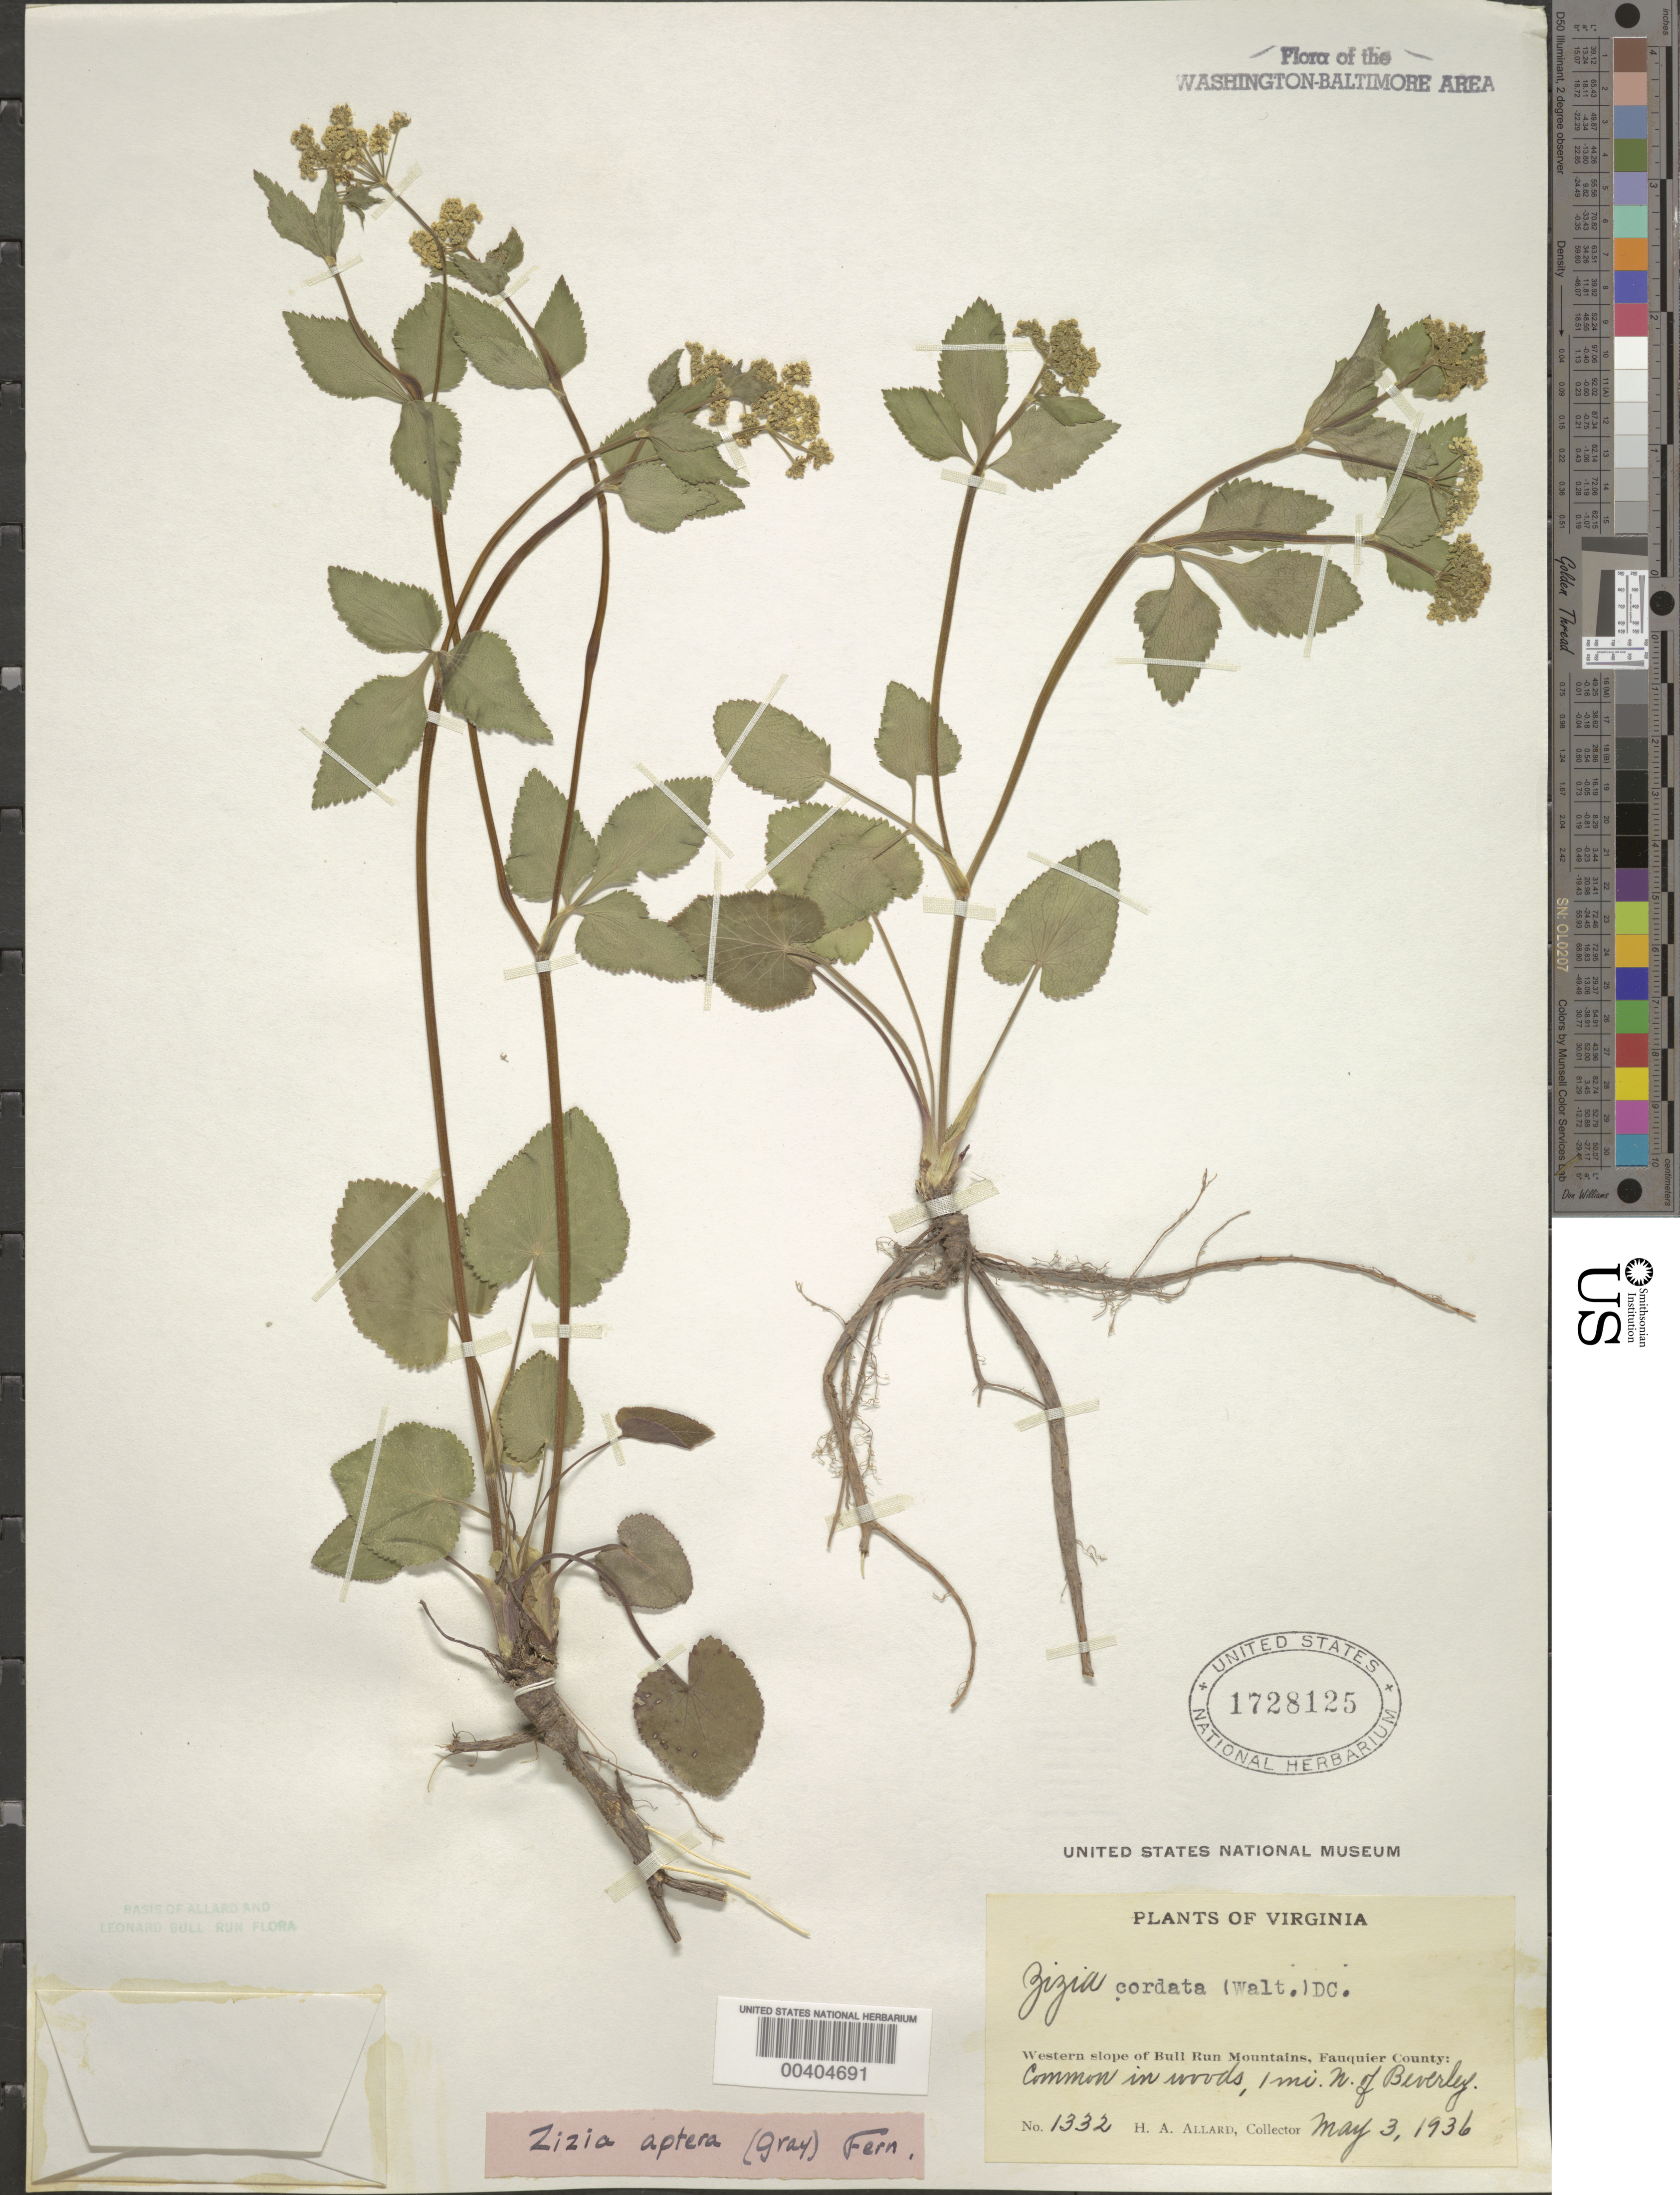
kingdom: Plantae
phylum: Tracheophyta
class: Magnoliopsida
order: Apiales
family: Apiaceae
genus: Zizia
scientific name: Zizia aptera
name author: (A. Gray) Fernald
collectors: H. A. Allard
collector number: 1332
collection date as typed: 03 May 1936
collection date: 1936-05-03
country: United States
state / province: Virginia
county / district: Fauquier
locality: N of Beverly western slope of Bull Run Mts.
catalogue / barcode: US 1728125